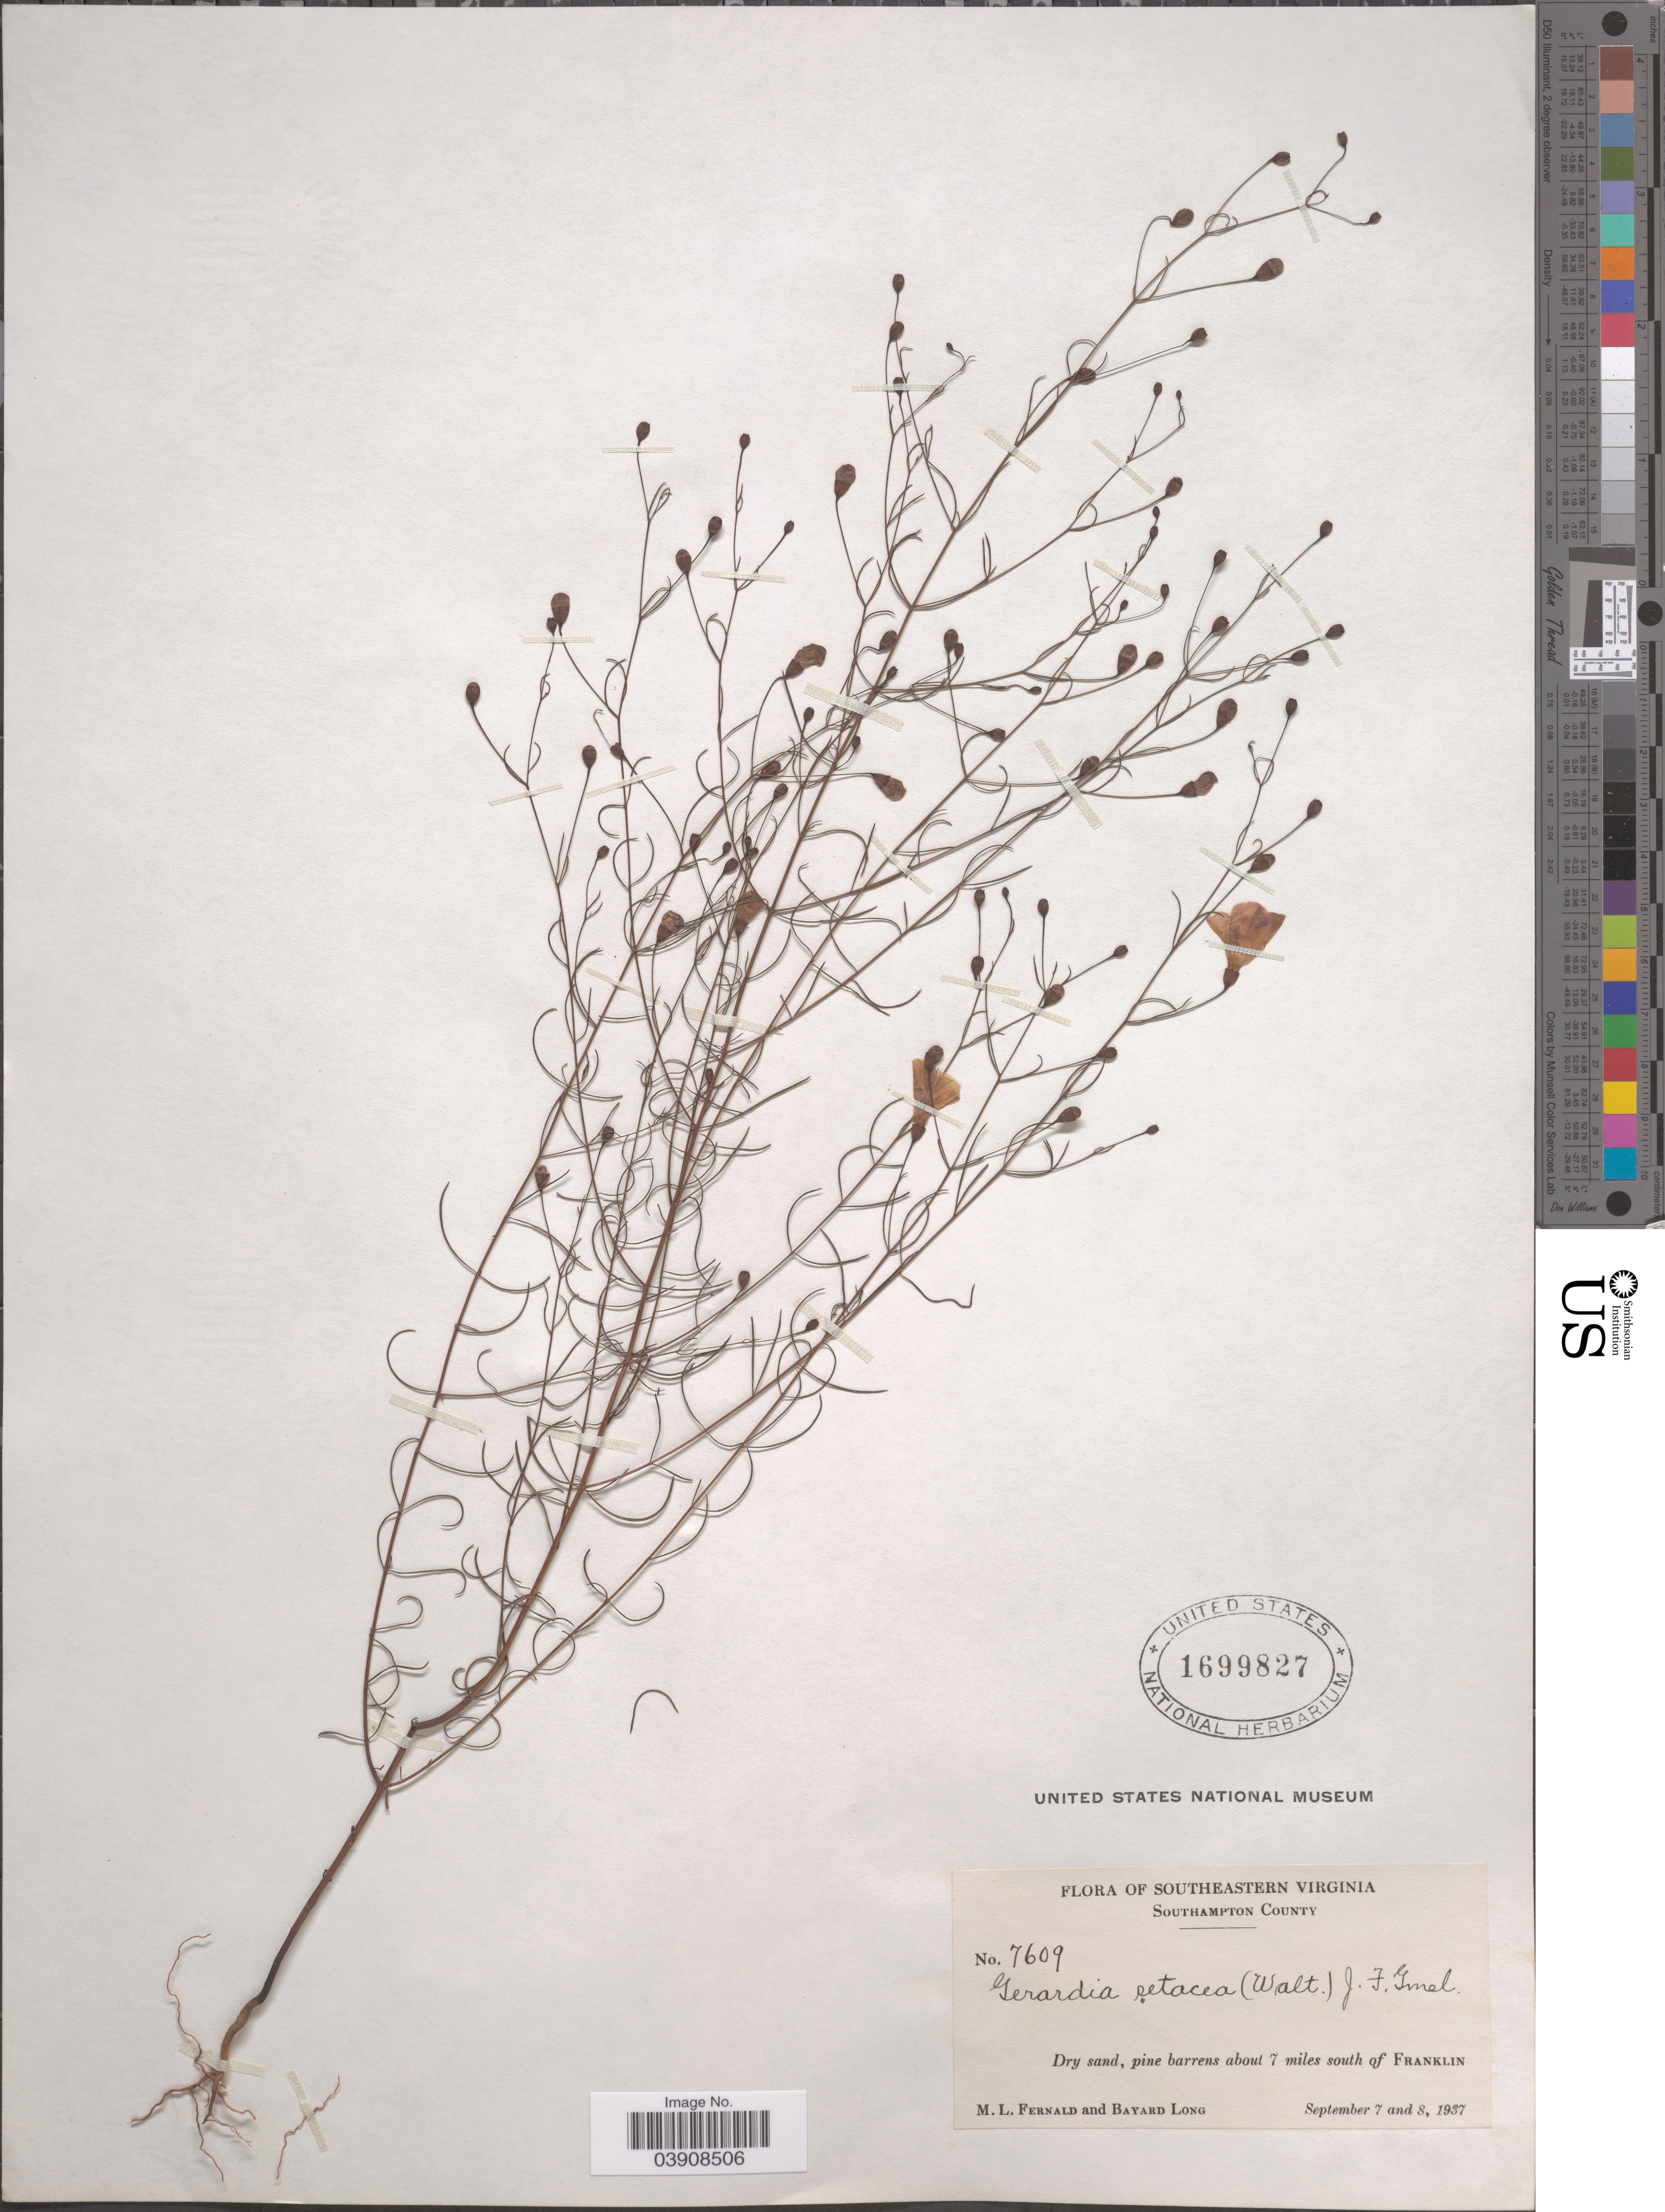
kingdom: Plantae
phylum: Tracheophyta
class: Magnoliopsida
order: Lamiales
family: Orobanchaceae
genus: Agalinis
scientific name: Agalinis setacea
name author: (J.F. Gmel.) Raf.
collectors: M. L. Fernald & B. Long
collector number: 7609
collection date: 1937-09-07/1937-09-08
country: United States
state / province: Virginia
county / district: Southampton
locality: Southeastern Virginia. Southampton County. Dry sand, pine barrens about 7 miles south of Franklin.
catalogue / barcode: US 1699827